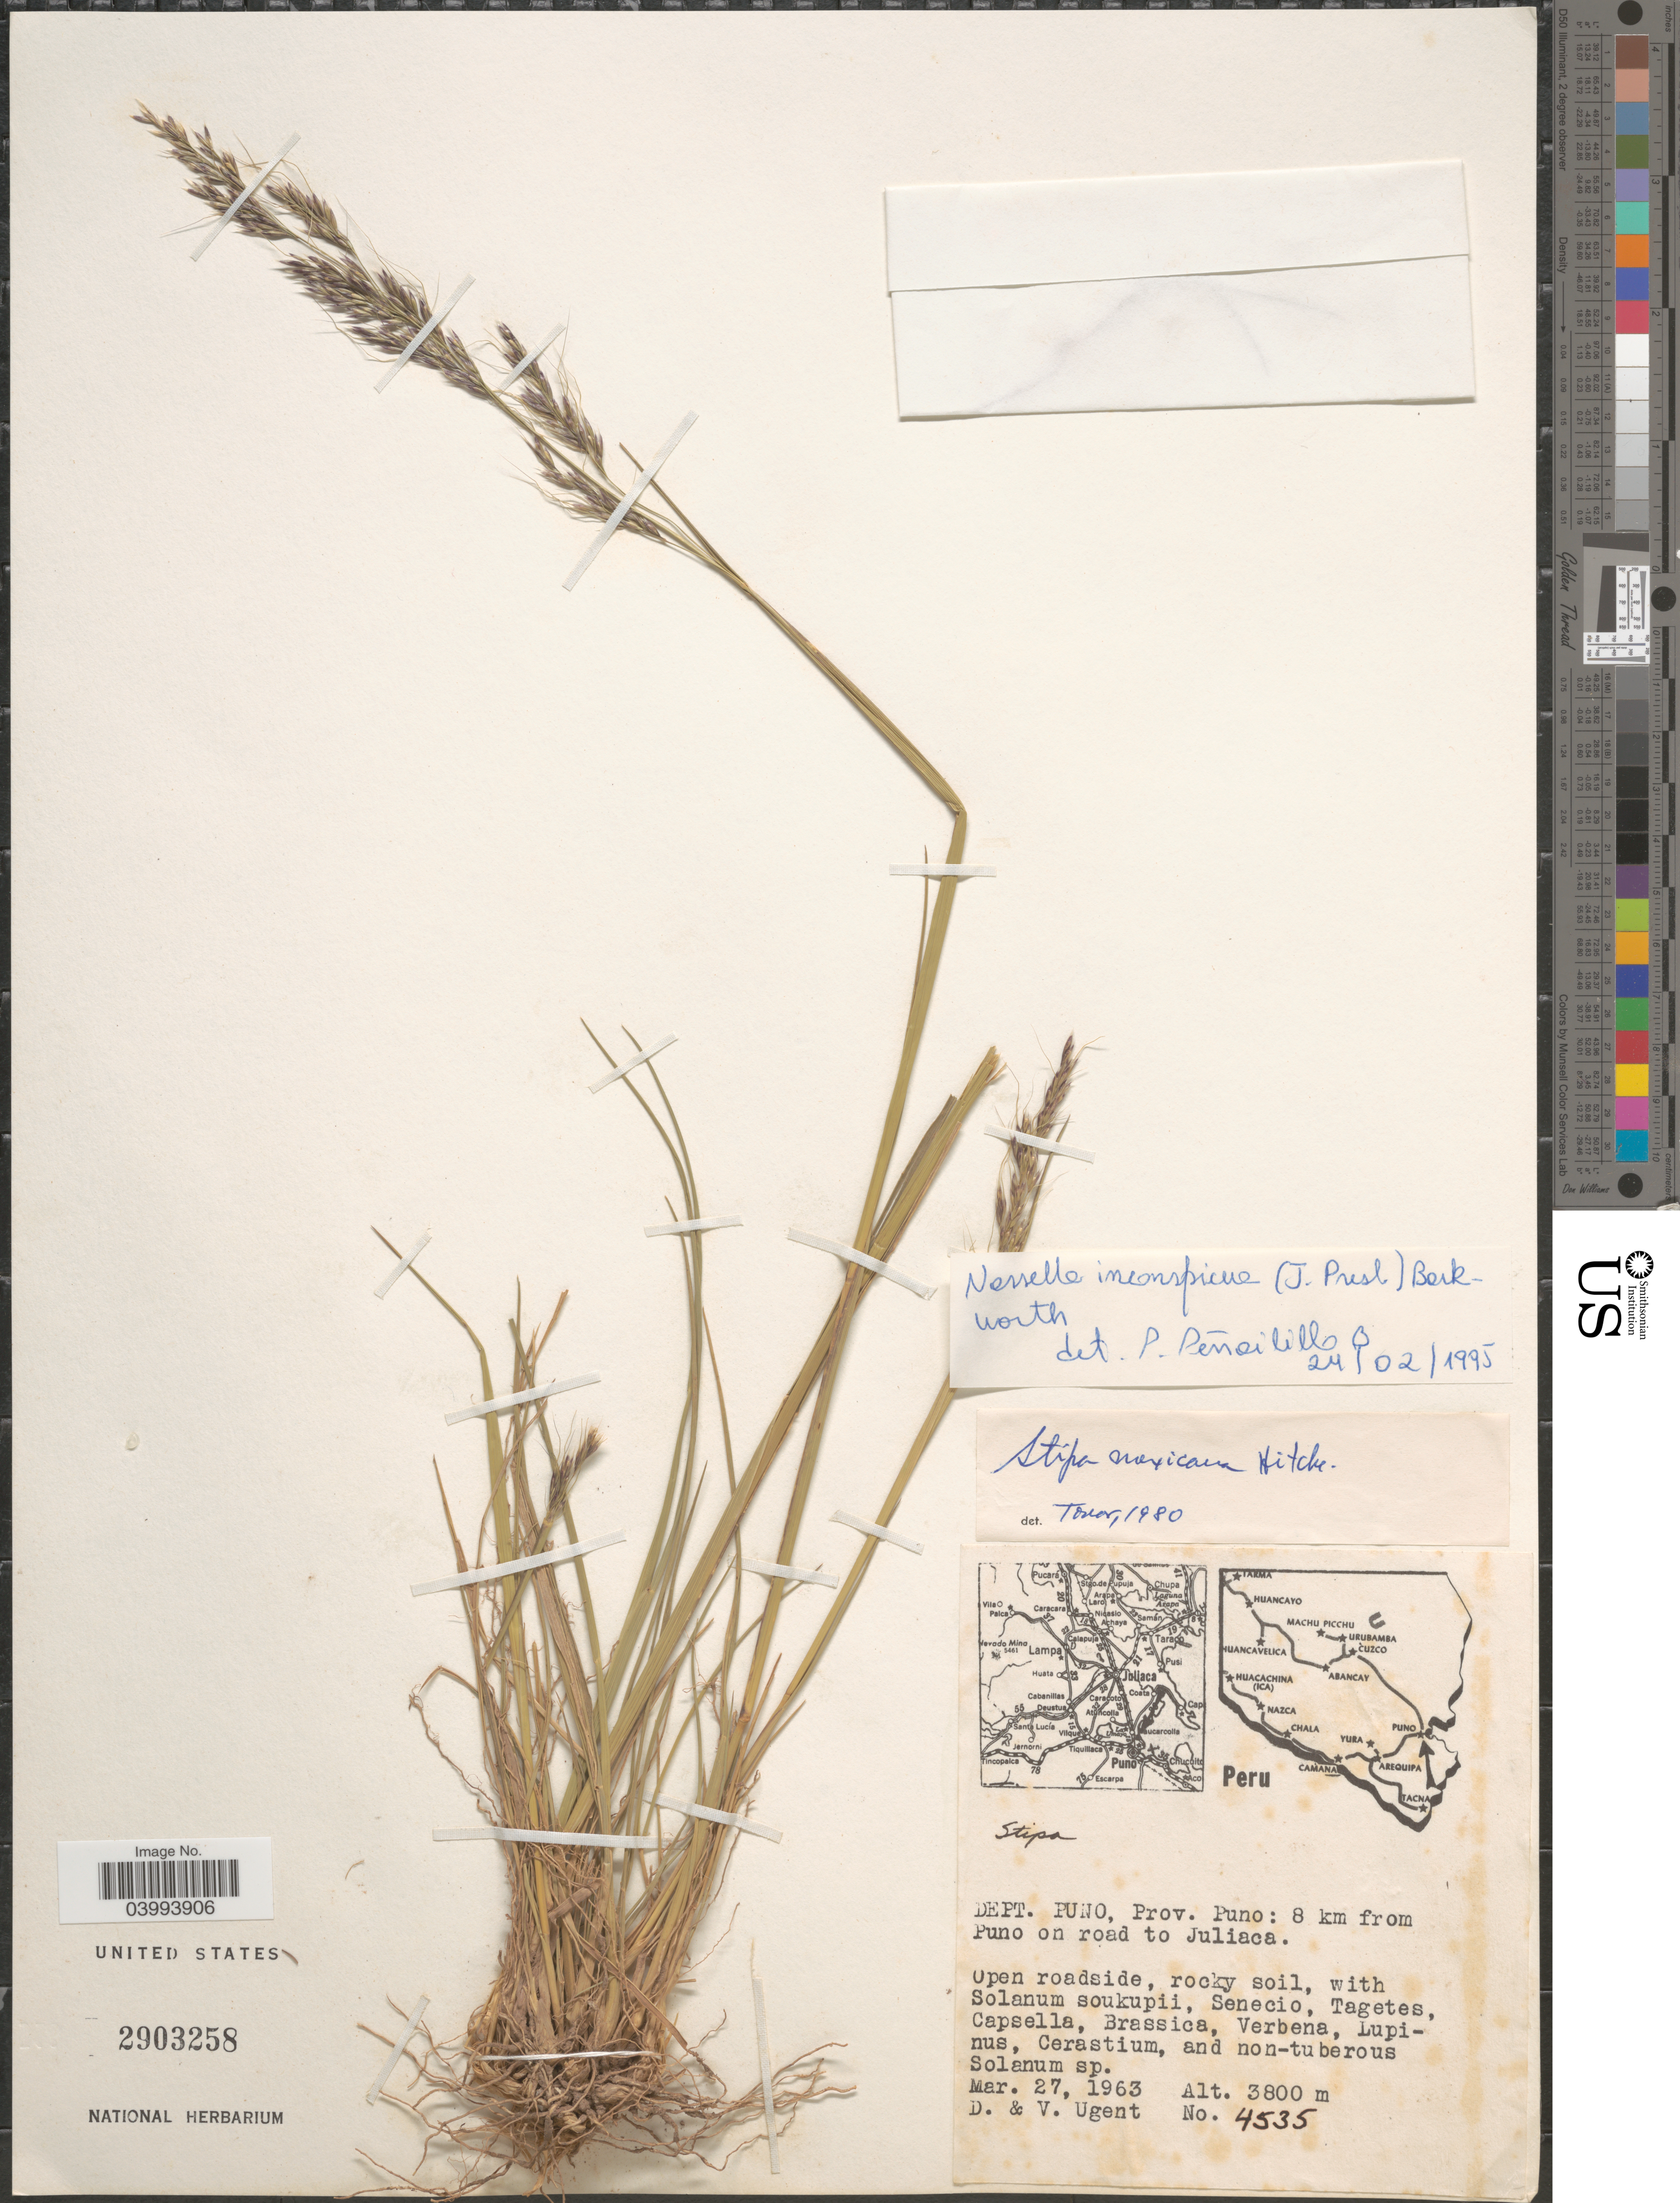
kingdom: Plantae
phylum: Tracheophyta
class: Liliopsida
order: Poales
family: Poaceae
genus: Nassella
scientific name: Nassella inconspicua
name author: (J. Presl) Barkworth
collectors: D. Ugent & V. Ugent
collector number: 4535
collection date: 1963-03-27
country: Peru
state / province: Puno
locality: Dept. Puno: 8 km from Puno on road to Juliaca.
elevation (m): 3800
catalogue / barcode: US 2903258